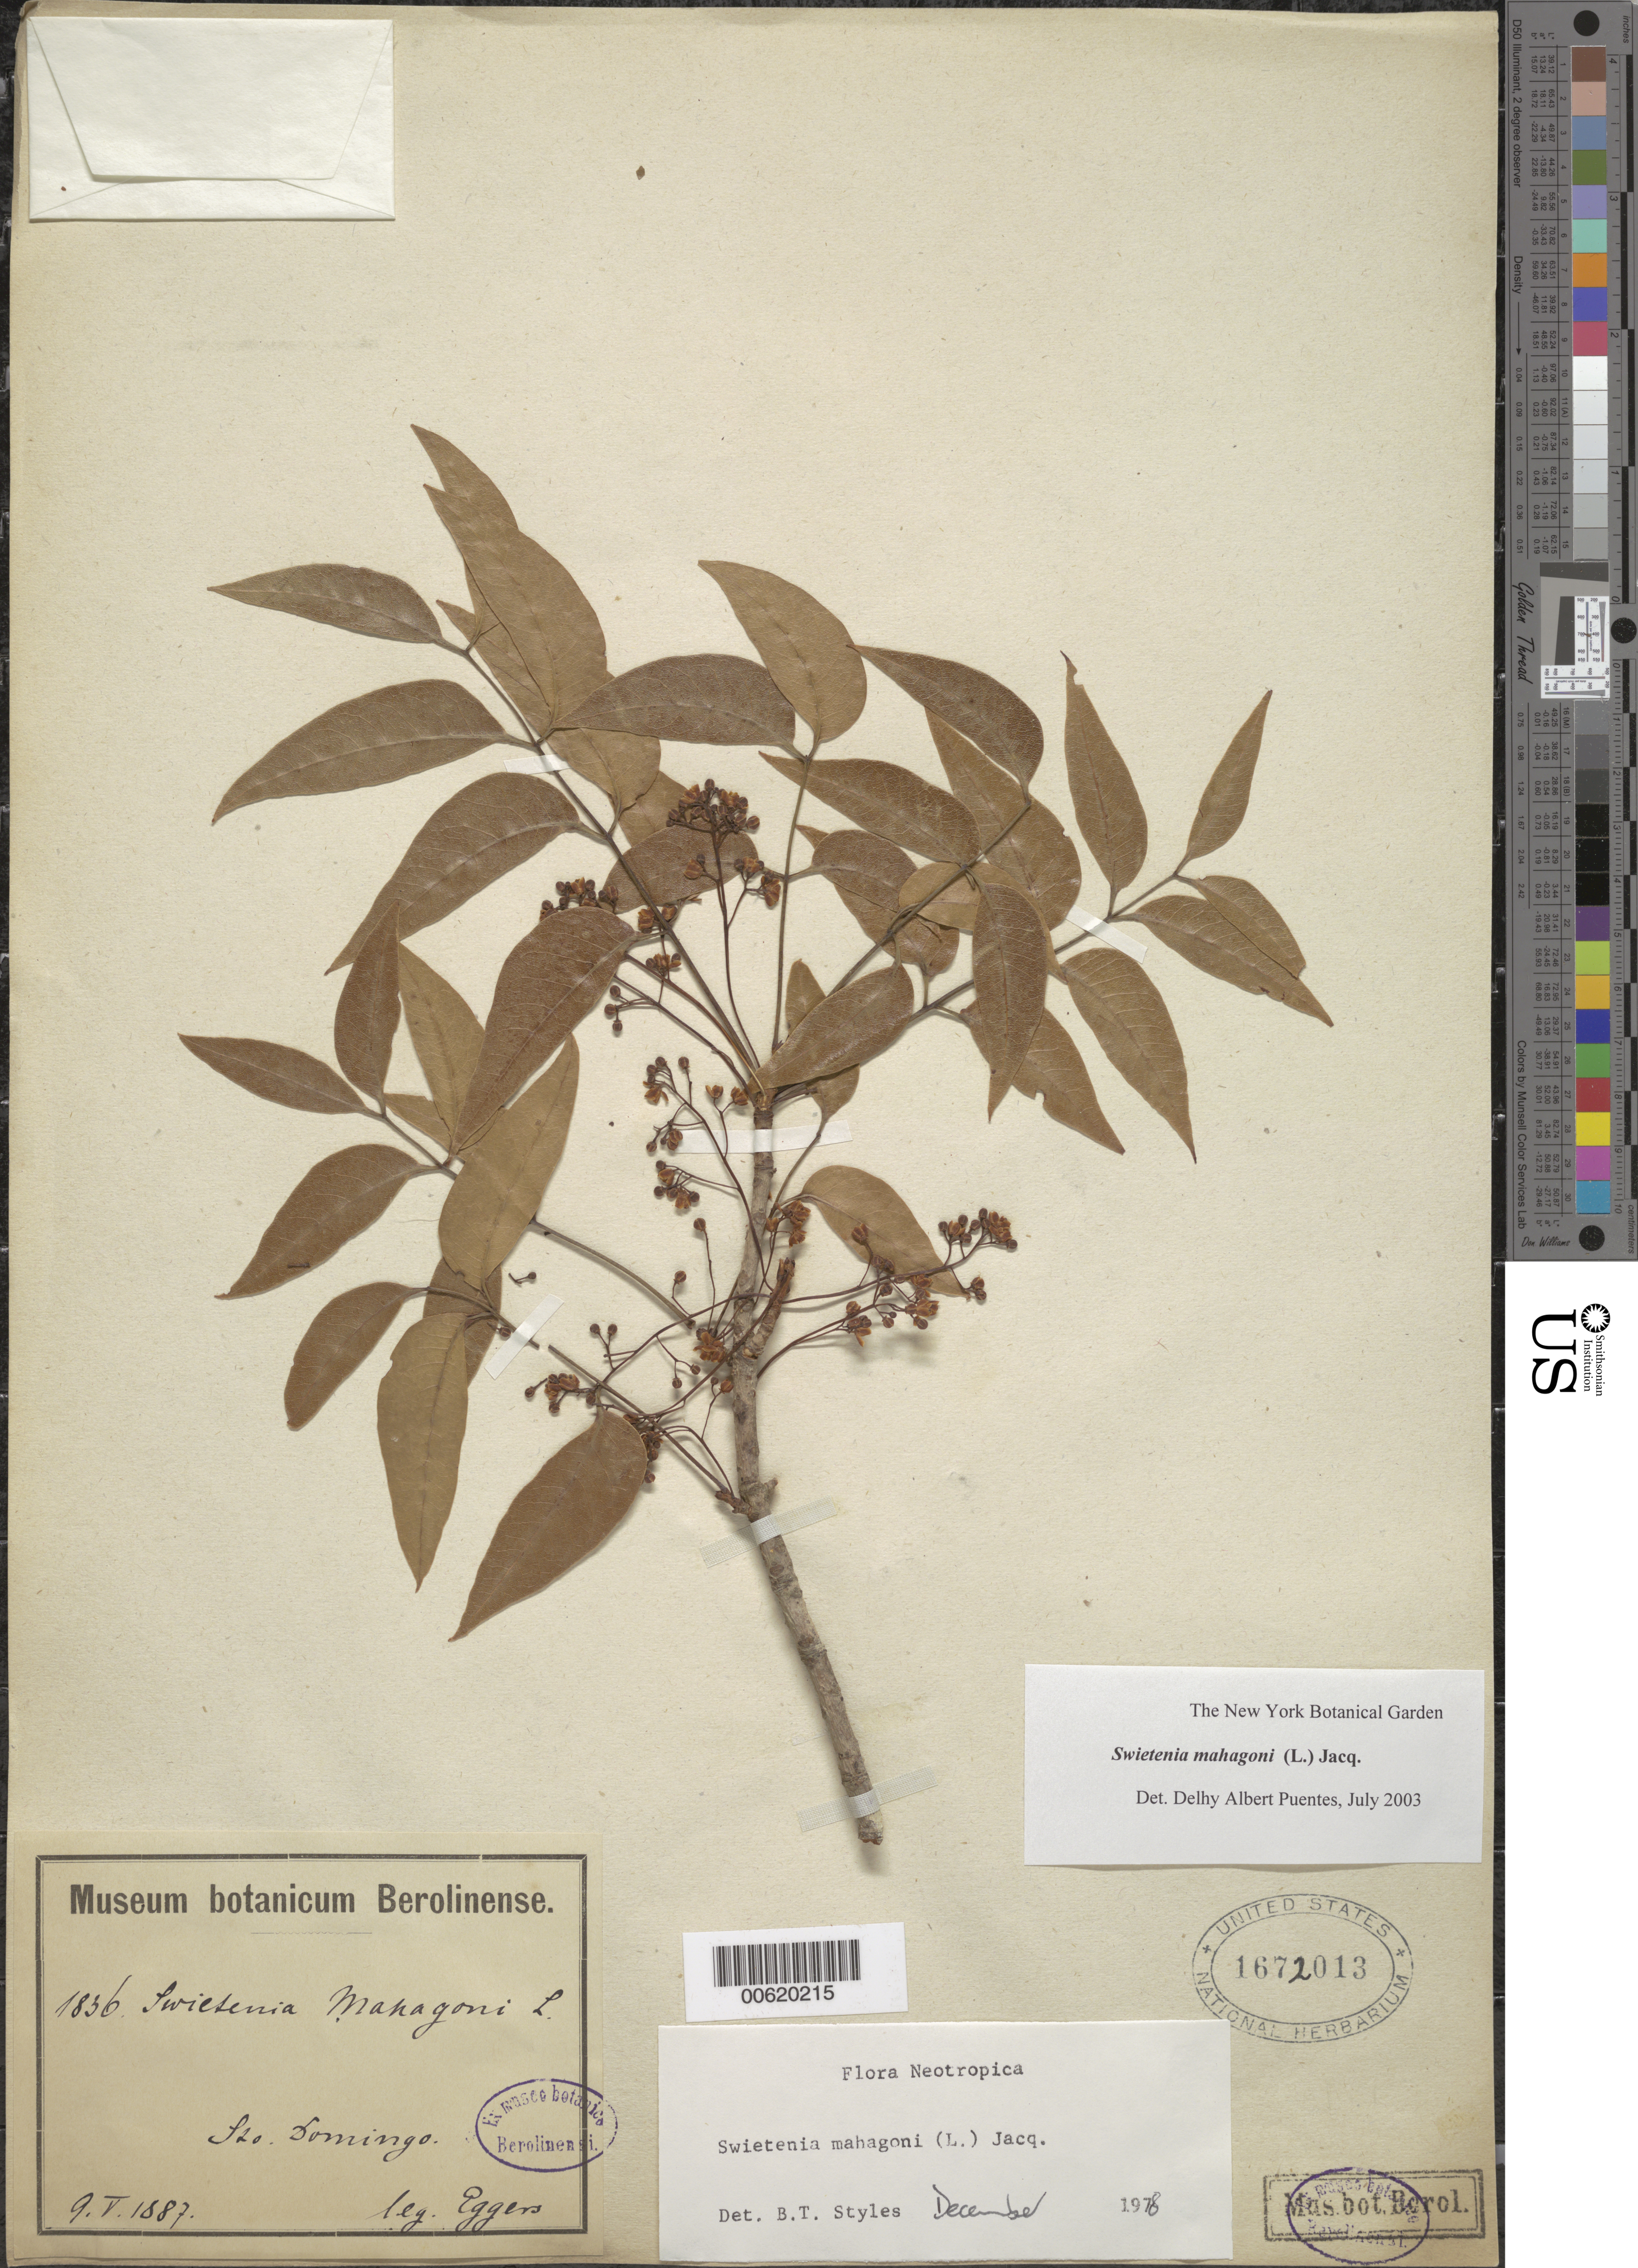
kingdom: Plantae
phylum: Tracheophyta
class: Magnoliopsida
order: Sapindales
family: Meliaceae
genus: Swietenia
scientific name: Swietenia mahagoni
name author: (L.) Jacq.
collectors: H. F. A. von Eggers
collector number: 1836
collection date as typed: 09 May 1887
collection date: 1887-05-09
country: Dominican Republic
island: Hispaniola Island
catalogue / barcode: US 1672013